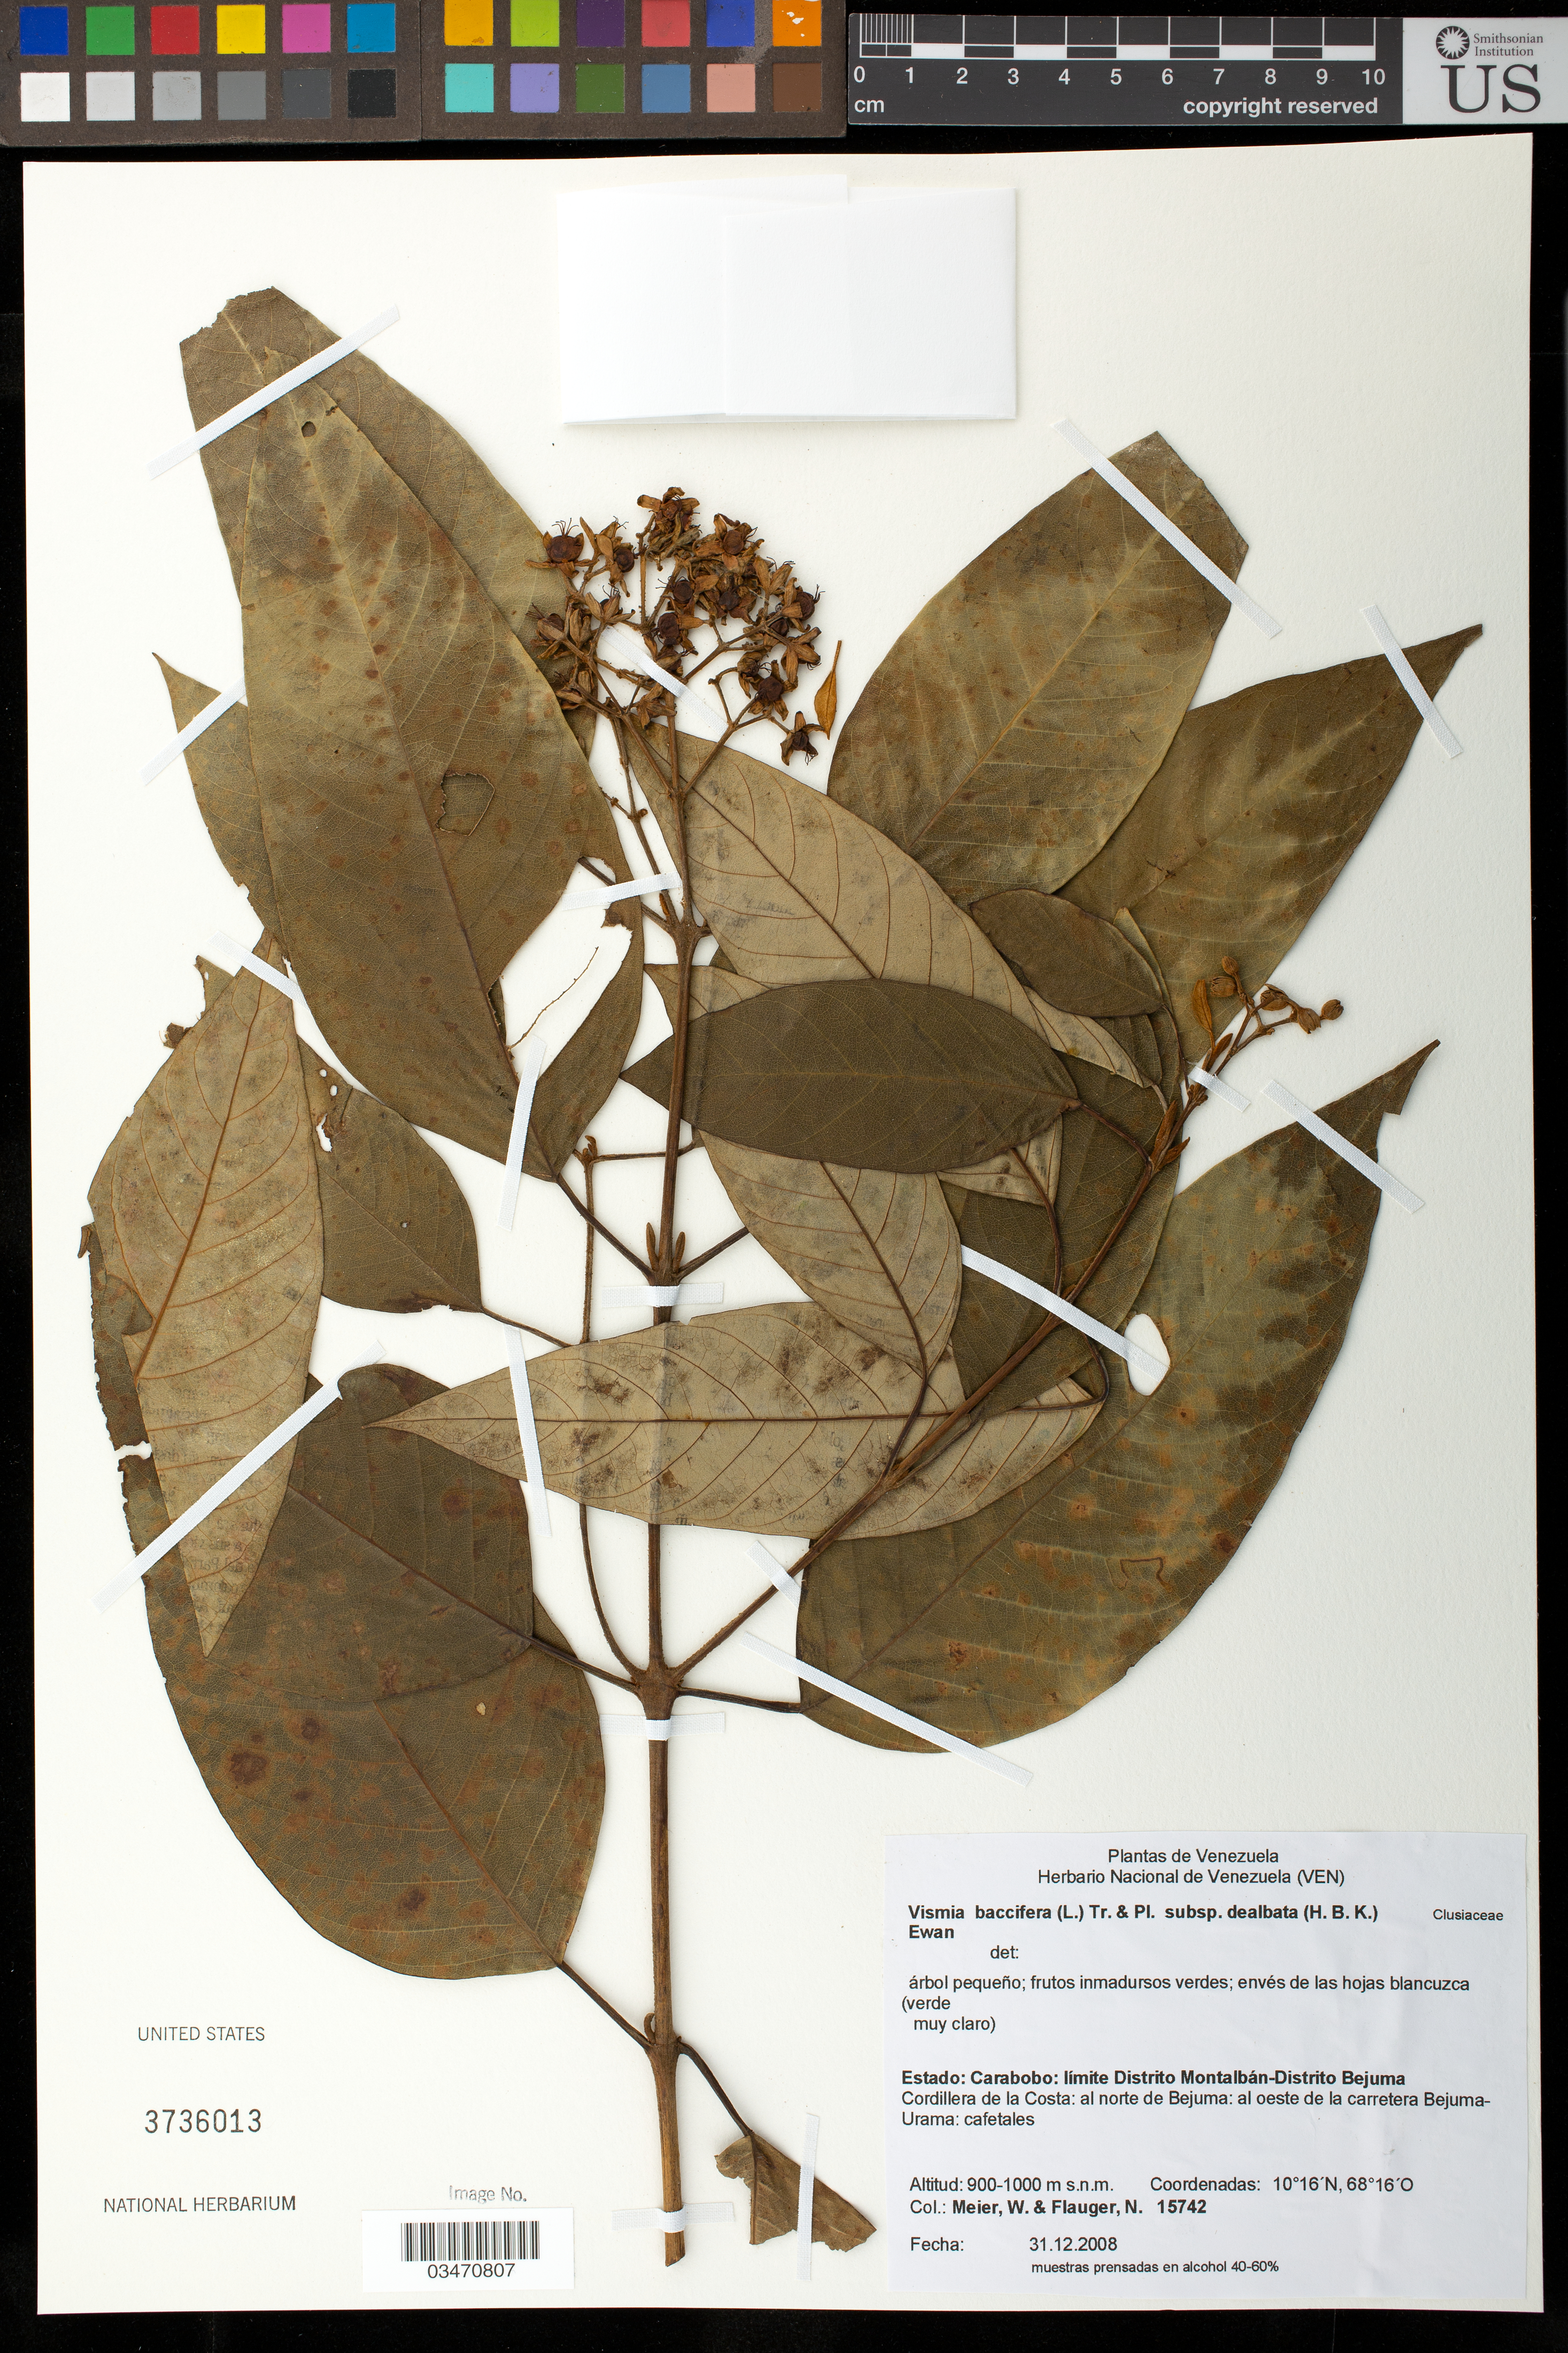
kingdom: Plantae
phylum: Tracheophyta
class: Magnoliopsida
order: Malpighiales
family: Hypericaceae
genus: Vismia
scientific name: Vismia baccifera subsp. dealbata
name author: (Kunth) Ewan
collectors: W. Meier & N. Flauger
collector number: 15742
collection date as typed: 31.12.2008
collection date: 2008-12-31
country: Venezuela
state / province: Carabobo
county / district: Bejuma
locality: limite Distrito Montalban - Dist. Bejuma. Cordillera de la Costa: al norte de Bejuma: al oeste de la carretera Bejuma-Urama: cafetales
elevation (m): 900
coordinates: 10 16 N, 68 16 O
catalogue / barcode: US 3736013